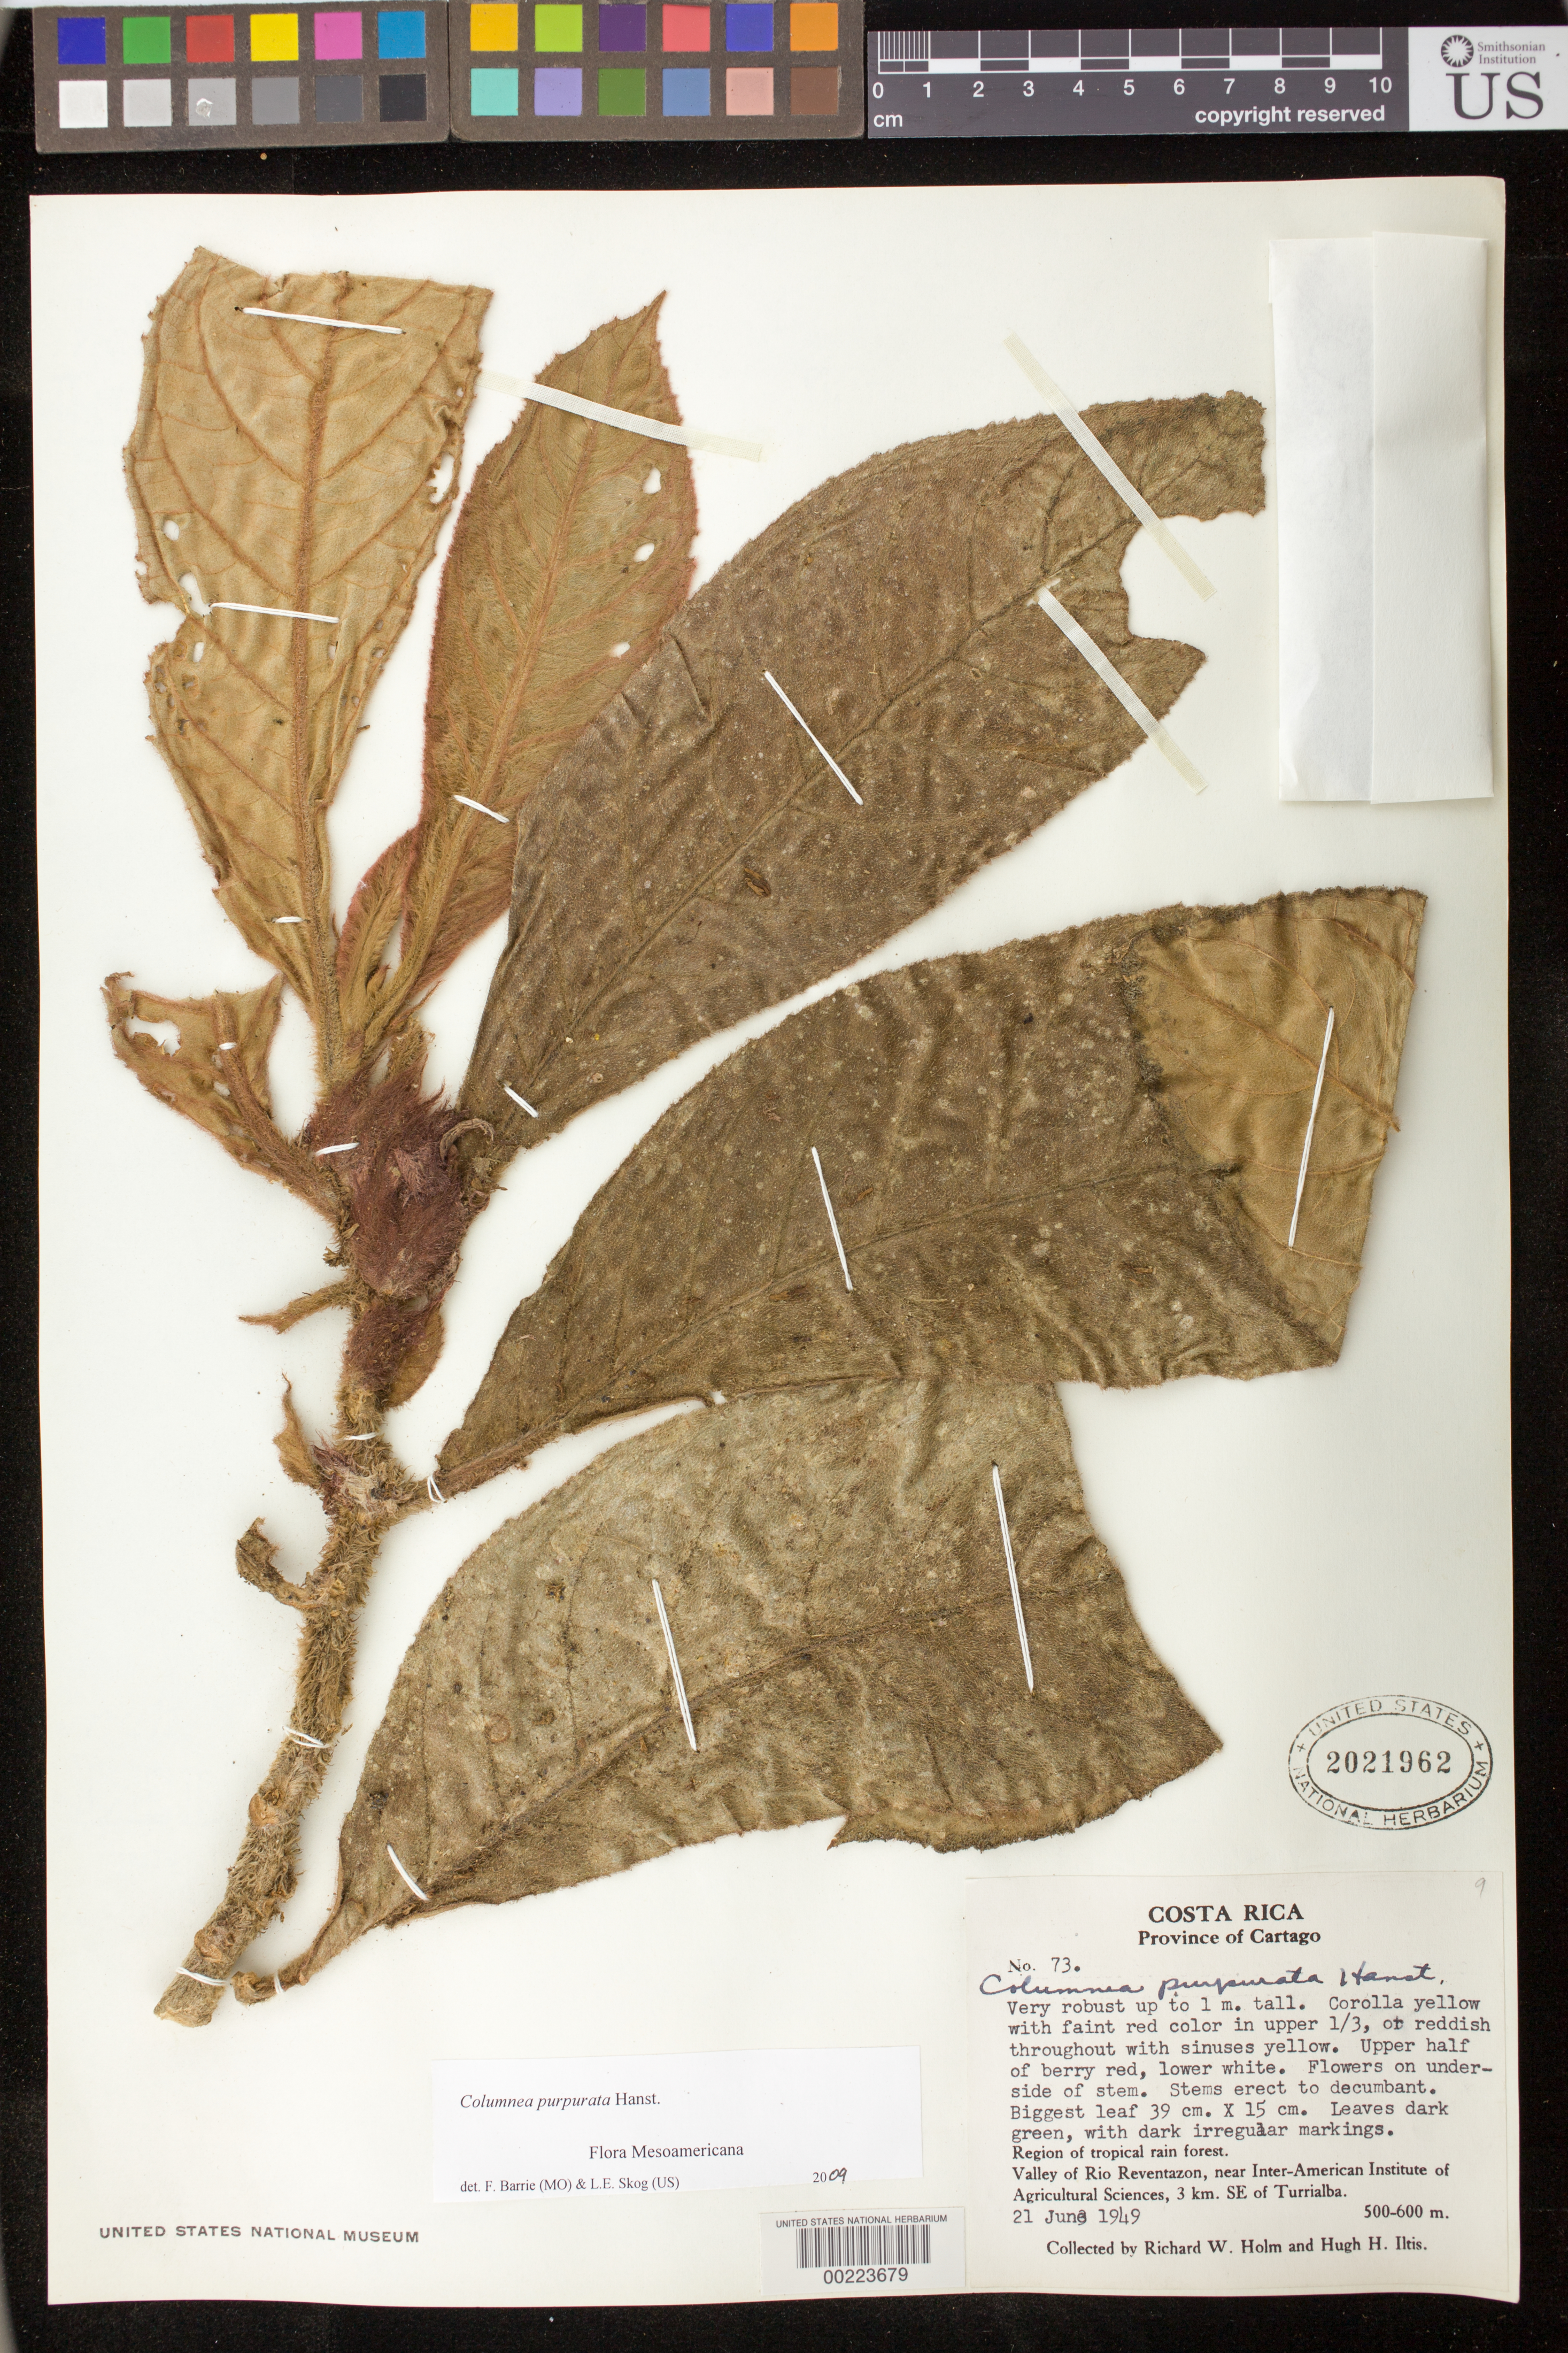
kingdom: Plantae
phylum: Tracheophyta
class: Magnoliopsida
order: Lamiales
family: Gesneriaceae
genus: Columnea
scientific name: Columnea purpurata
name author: Hanst.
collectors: R. W. Holm & H. H. Iltis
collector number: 73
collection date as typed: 21 Jun 1949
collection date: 1949-06-21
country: Costa Rica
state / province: Cartago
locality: Valley of Rio Reventazon, near Inter-american Institute of Agricultural Sciences, 3 km SE of Turrialba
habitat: Region of tropical rain forest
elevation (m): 500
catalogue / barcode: US 2021962